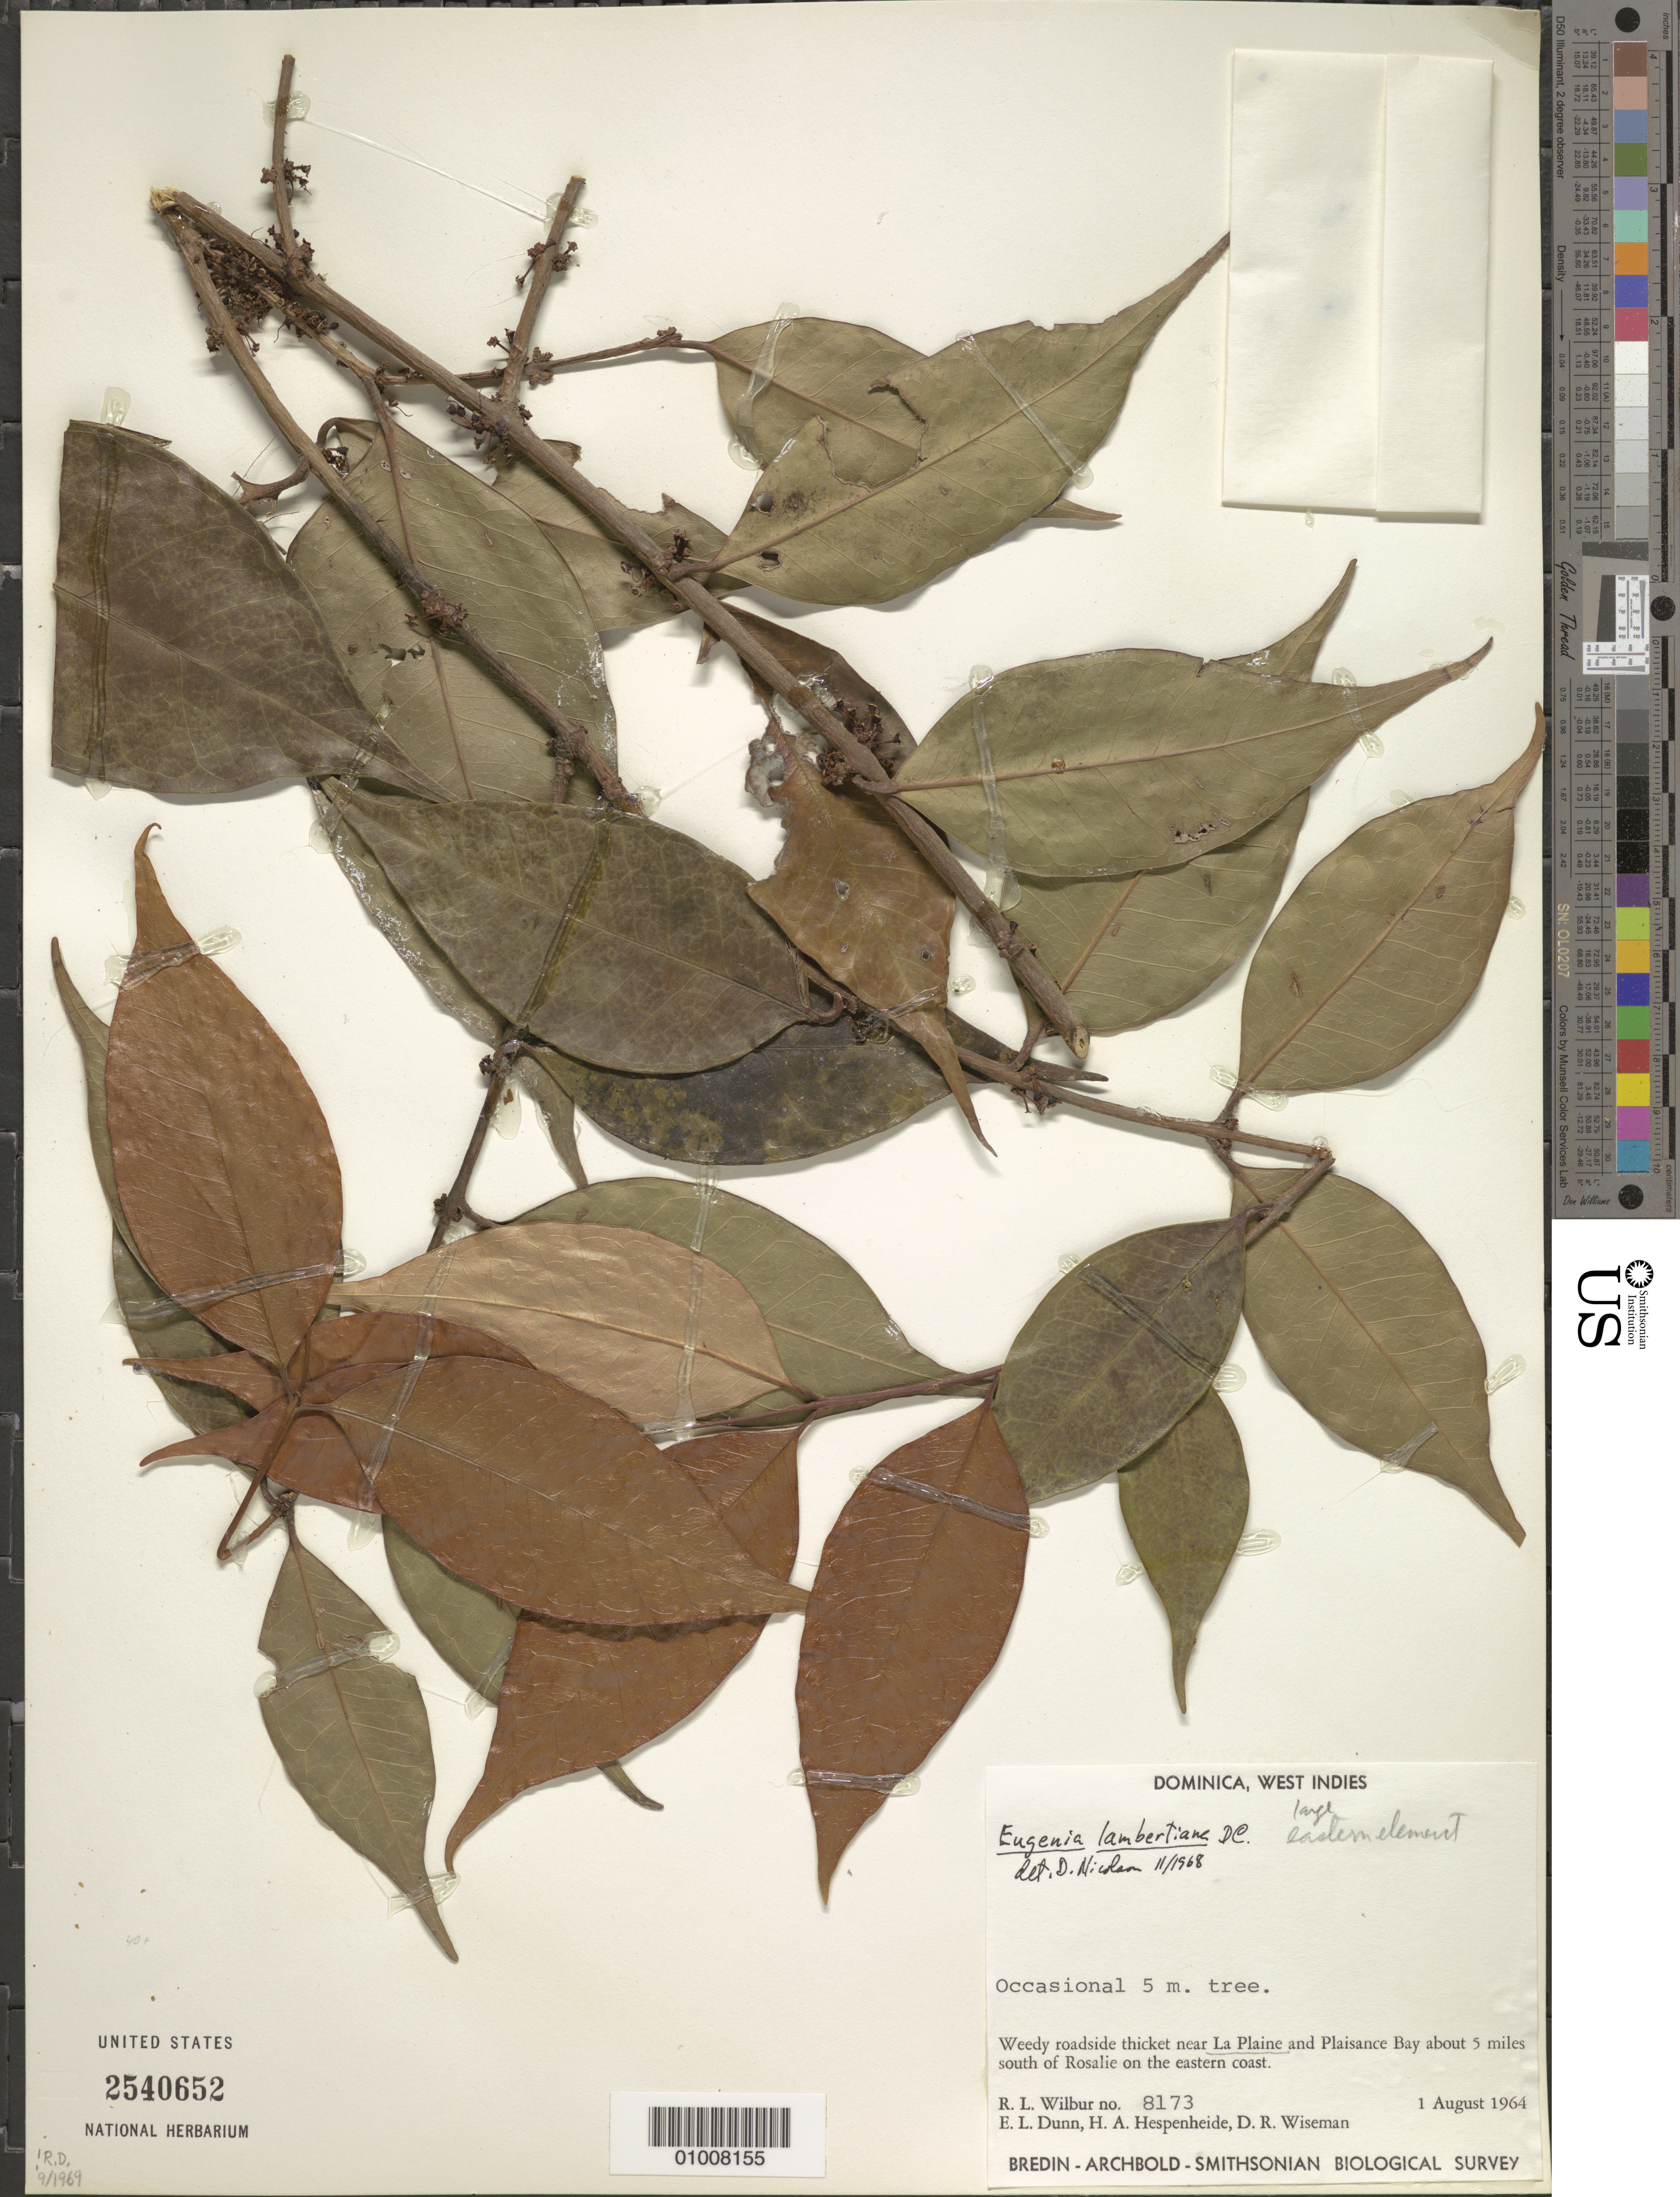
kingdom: Plantae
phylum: Tracheophyta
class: Magnoliopsida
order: Myrtales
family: Myrtaceae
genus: Eugenia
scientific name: Eugenia lambertiana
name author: DC.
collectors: R. L. Wilbur, E. Dunn, H. A. Hespenheide & D. R. Wiseman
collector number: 8173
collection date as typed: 01 Aug 1964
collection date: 1964-08-01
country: Dominica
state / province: St. Patrick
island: Dominica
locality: Roadside, near La Plaine and Plaisance Bay; about 5 miles south of Rosalie on the eastern coast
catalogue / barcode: US 2540652